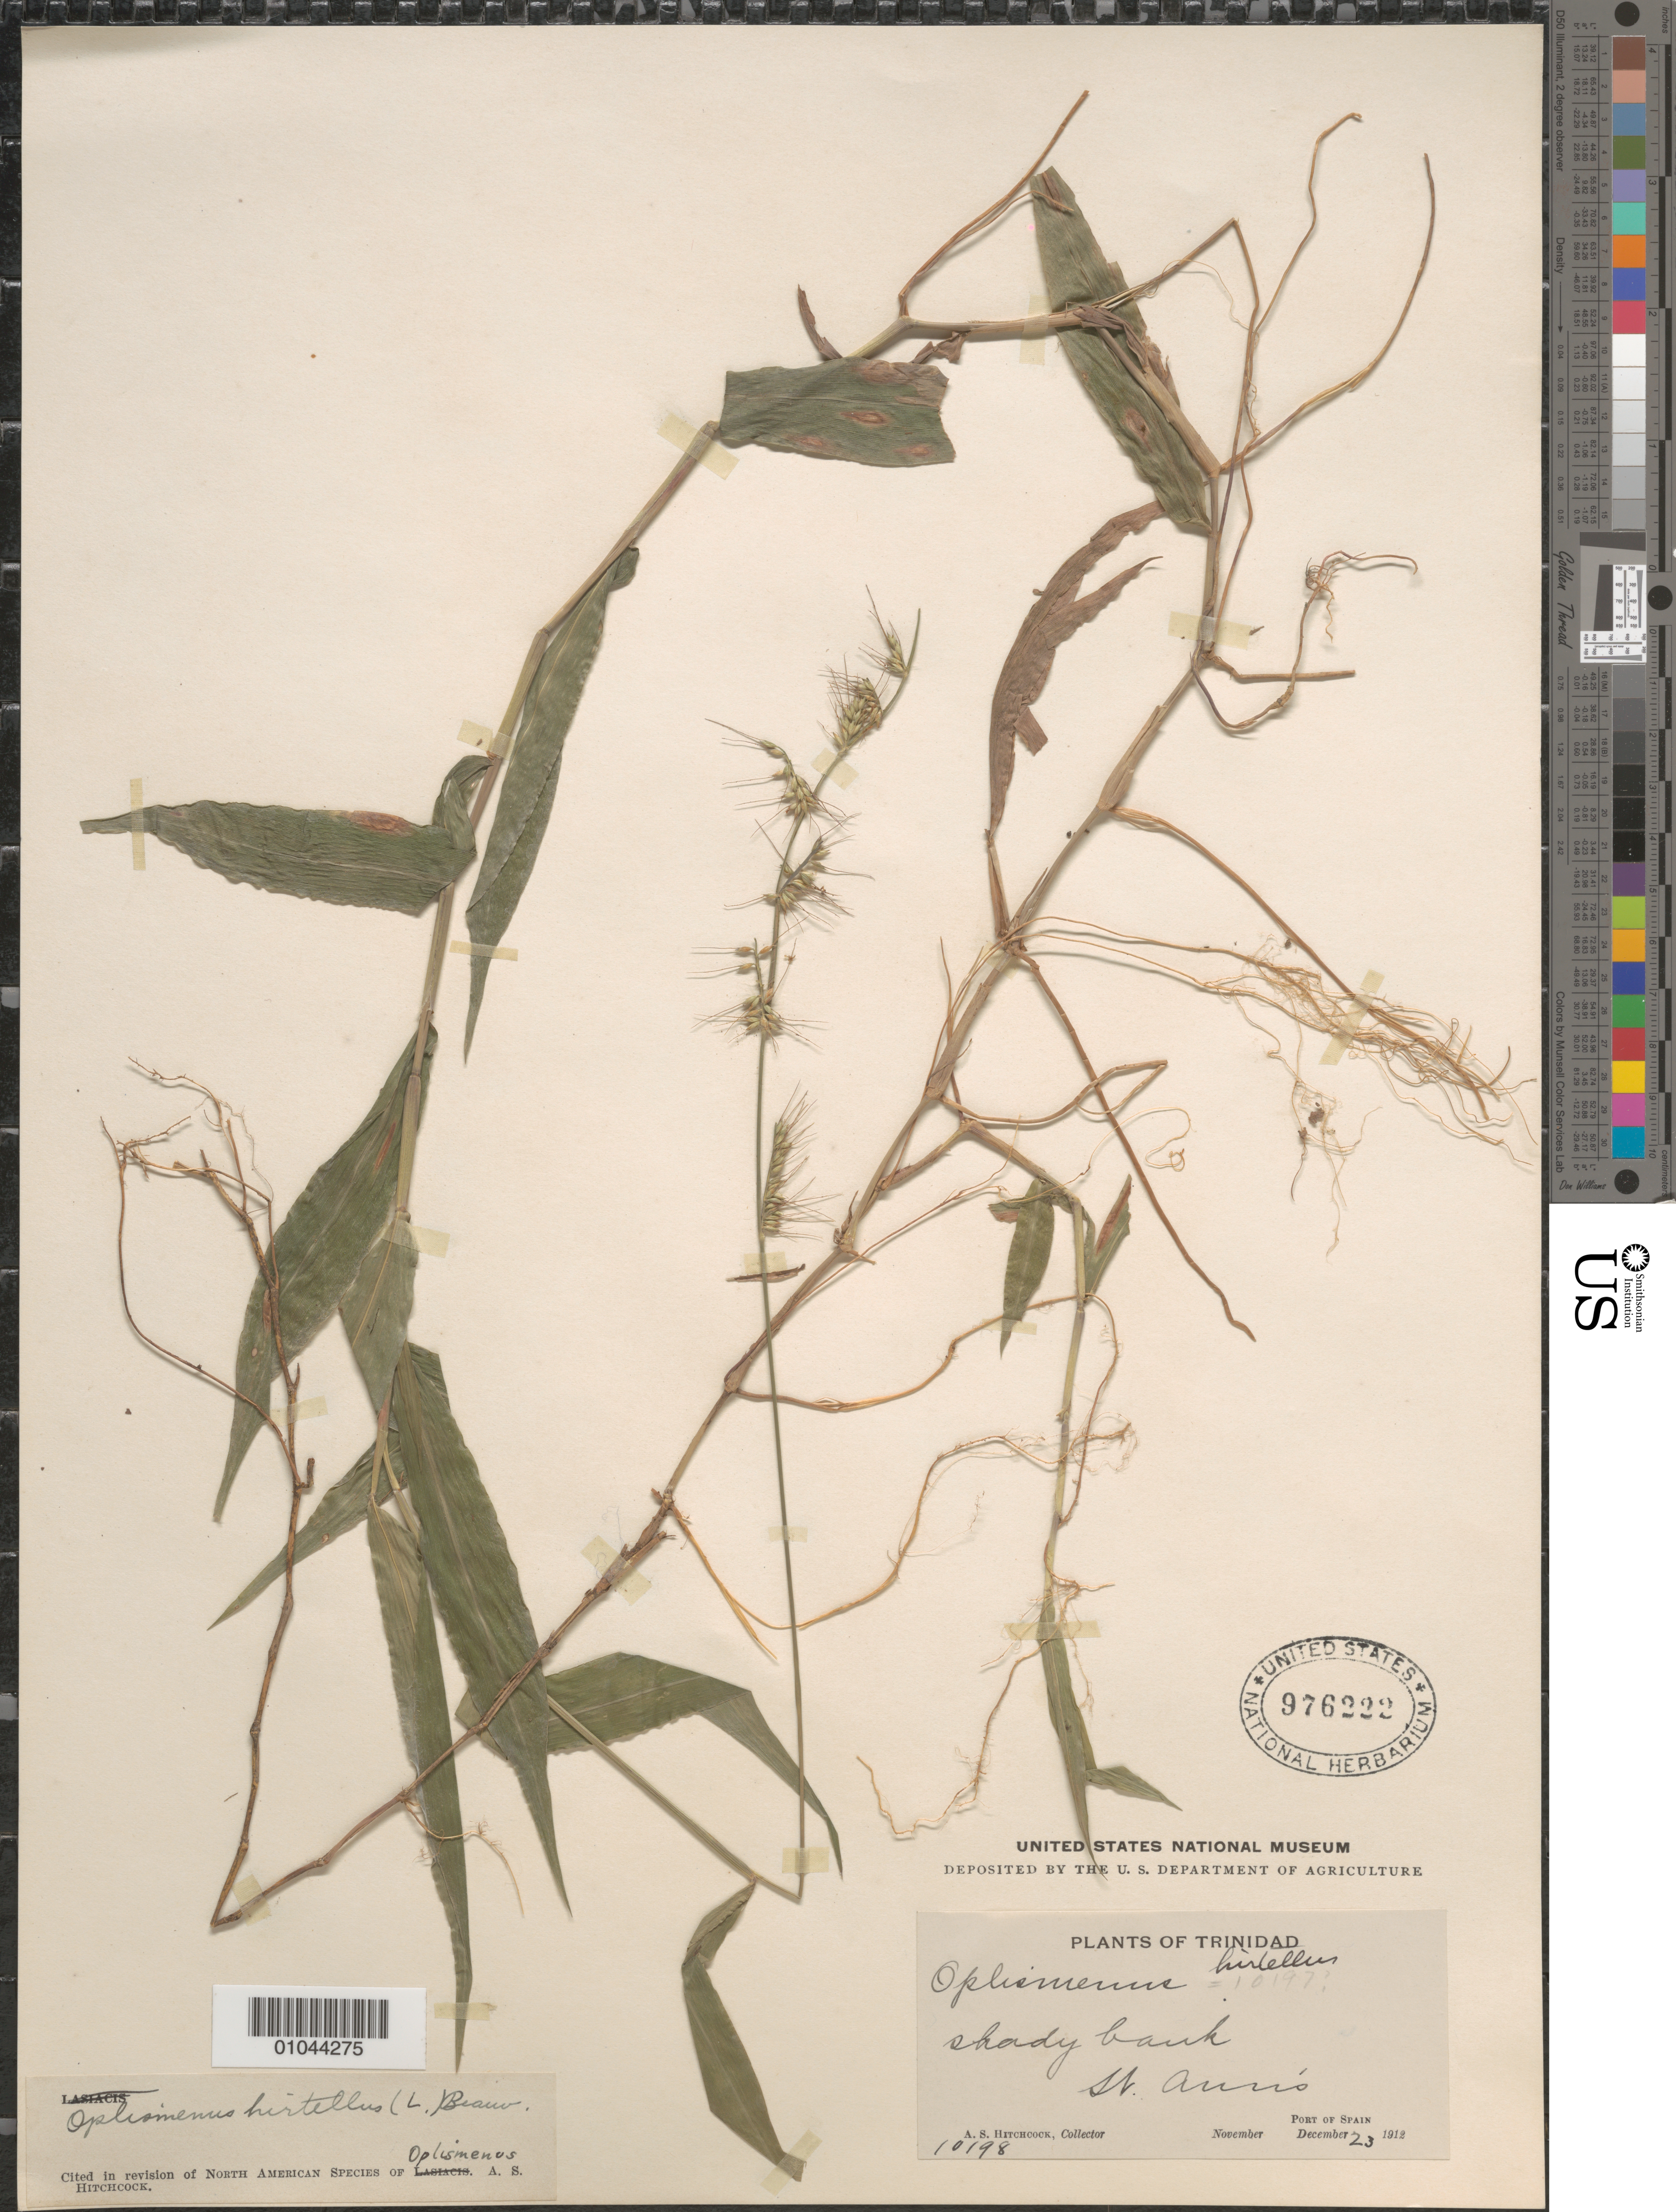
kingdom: Plantae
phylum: Tracheophyta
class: Liliopsida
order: Poales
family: Poaceae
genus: Oplismenus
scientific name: Oplismenus hirtellus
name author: (L.) P. Beauv.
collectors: A. S. Hitchcock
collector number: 10198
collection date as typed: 23 Dec 1912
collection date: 1912-12-23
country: Trinidad and Tobago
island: Trinidad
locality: Port of Spain, St. Anns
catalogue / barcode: US 976222